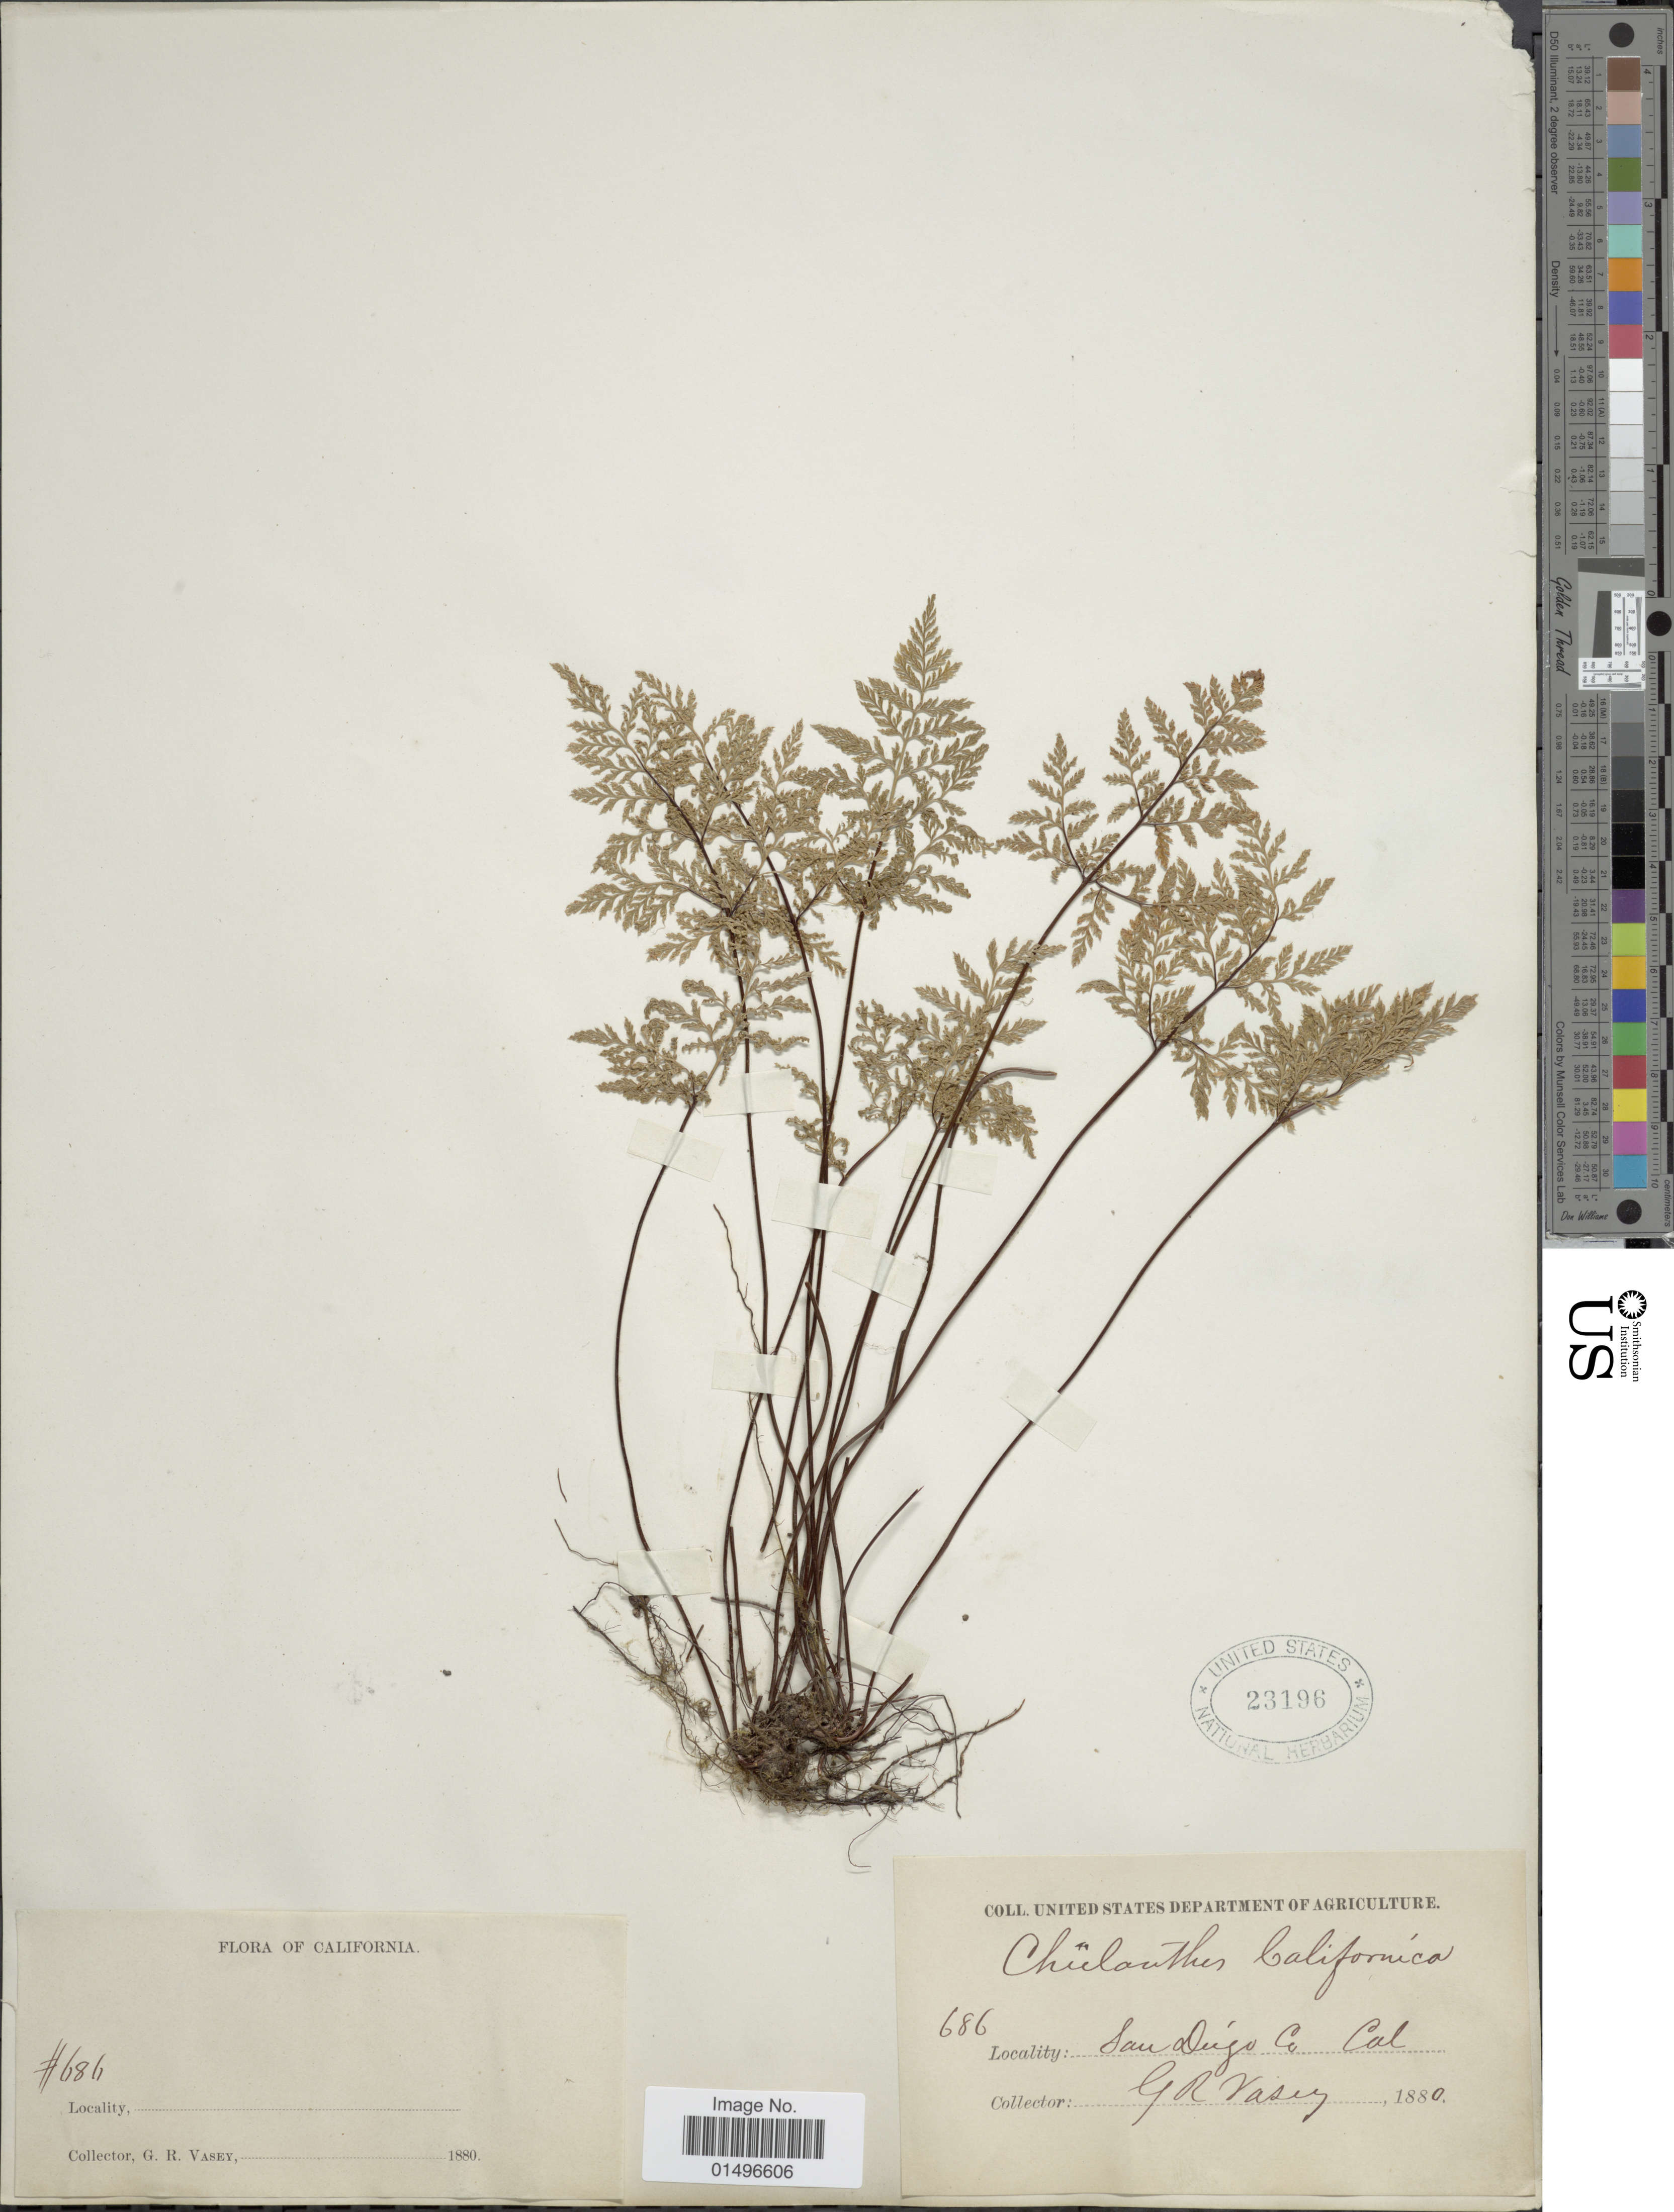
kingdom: Plantae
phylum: Tracheophyta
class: Polypodiopsida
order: Polypodiales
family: Pteridaceae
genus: Aspidotis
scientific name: Aspidotis californica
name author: (Hook.) Nutt. ex Copel.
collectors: G. R. Vasey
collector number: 686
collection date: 1880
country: United States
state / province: California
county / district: San Diego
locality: California, San Diego Co.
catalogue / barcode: US 23196